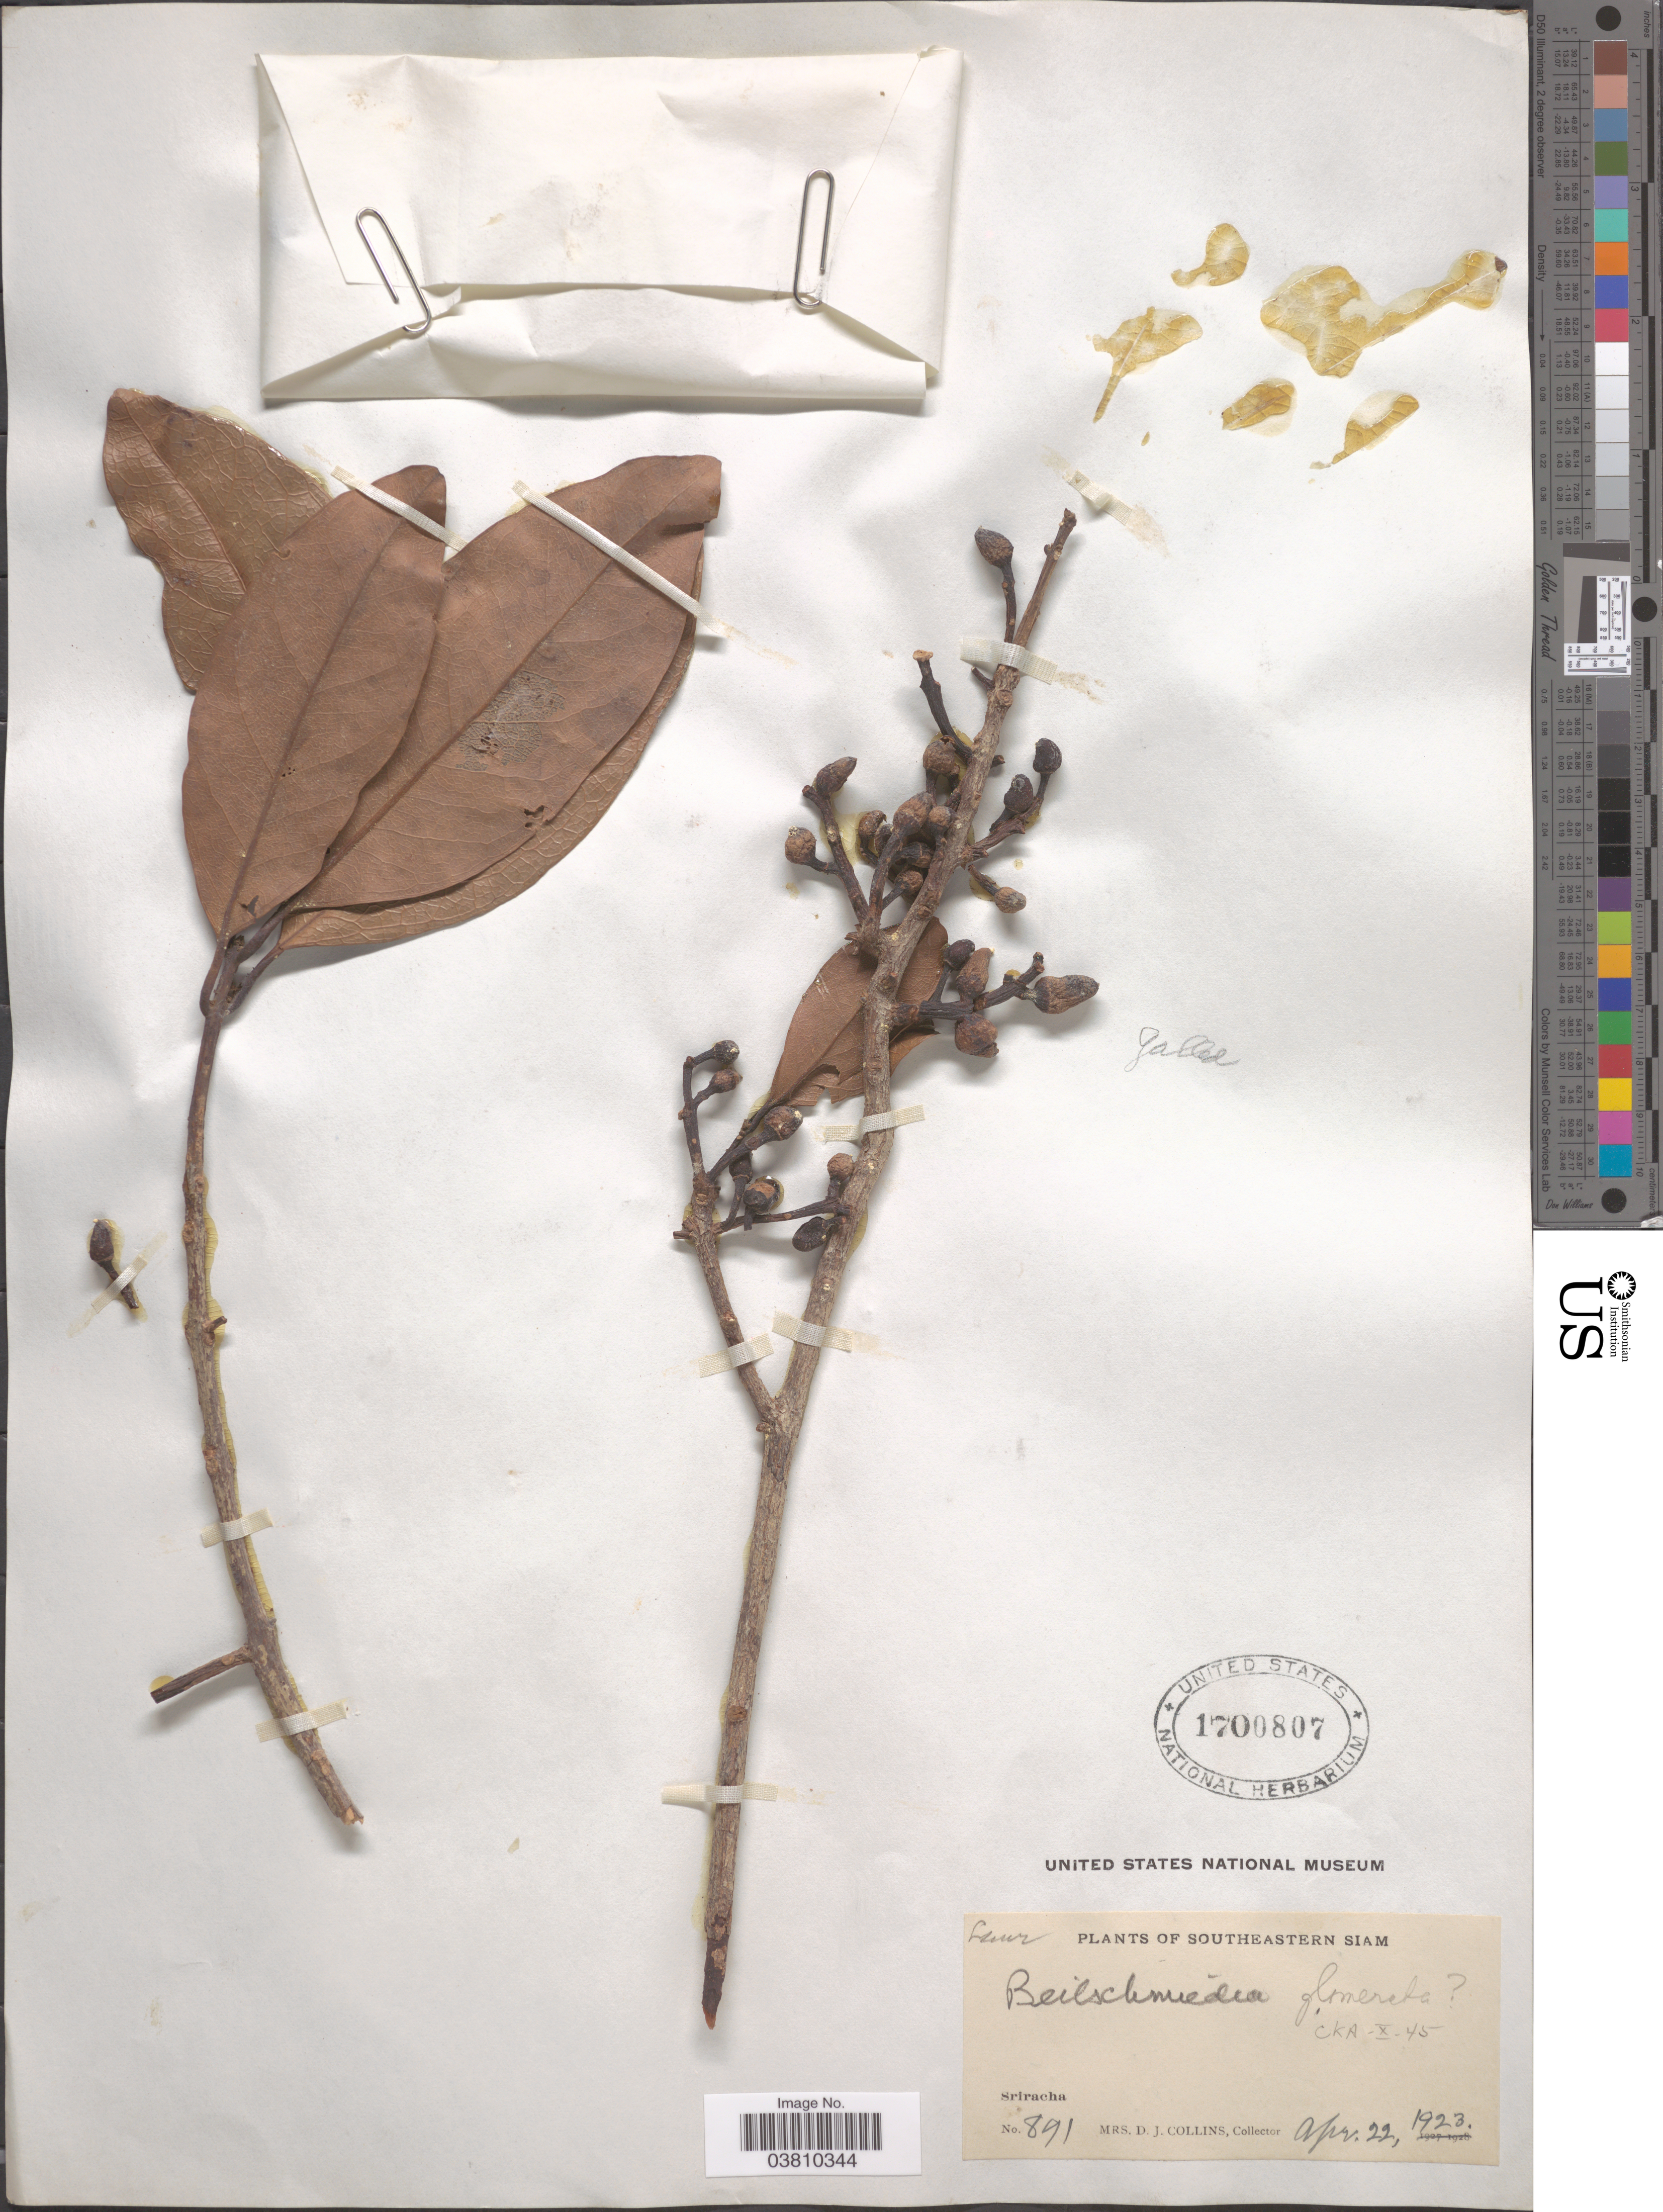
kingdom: Plantae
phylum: Tracheophyta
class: Magnoliopsida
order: Laurales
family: Lauraceae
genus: Beilschmiedia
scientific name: Beilschmiedia glomerata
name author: Merr.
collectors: Mrs. D. J. Collins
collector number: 891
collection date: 1923-04-22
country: Thailand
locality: Southeastern Siam. Sriracha.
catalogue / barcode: US 1700807